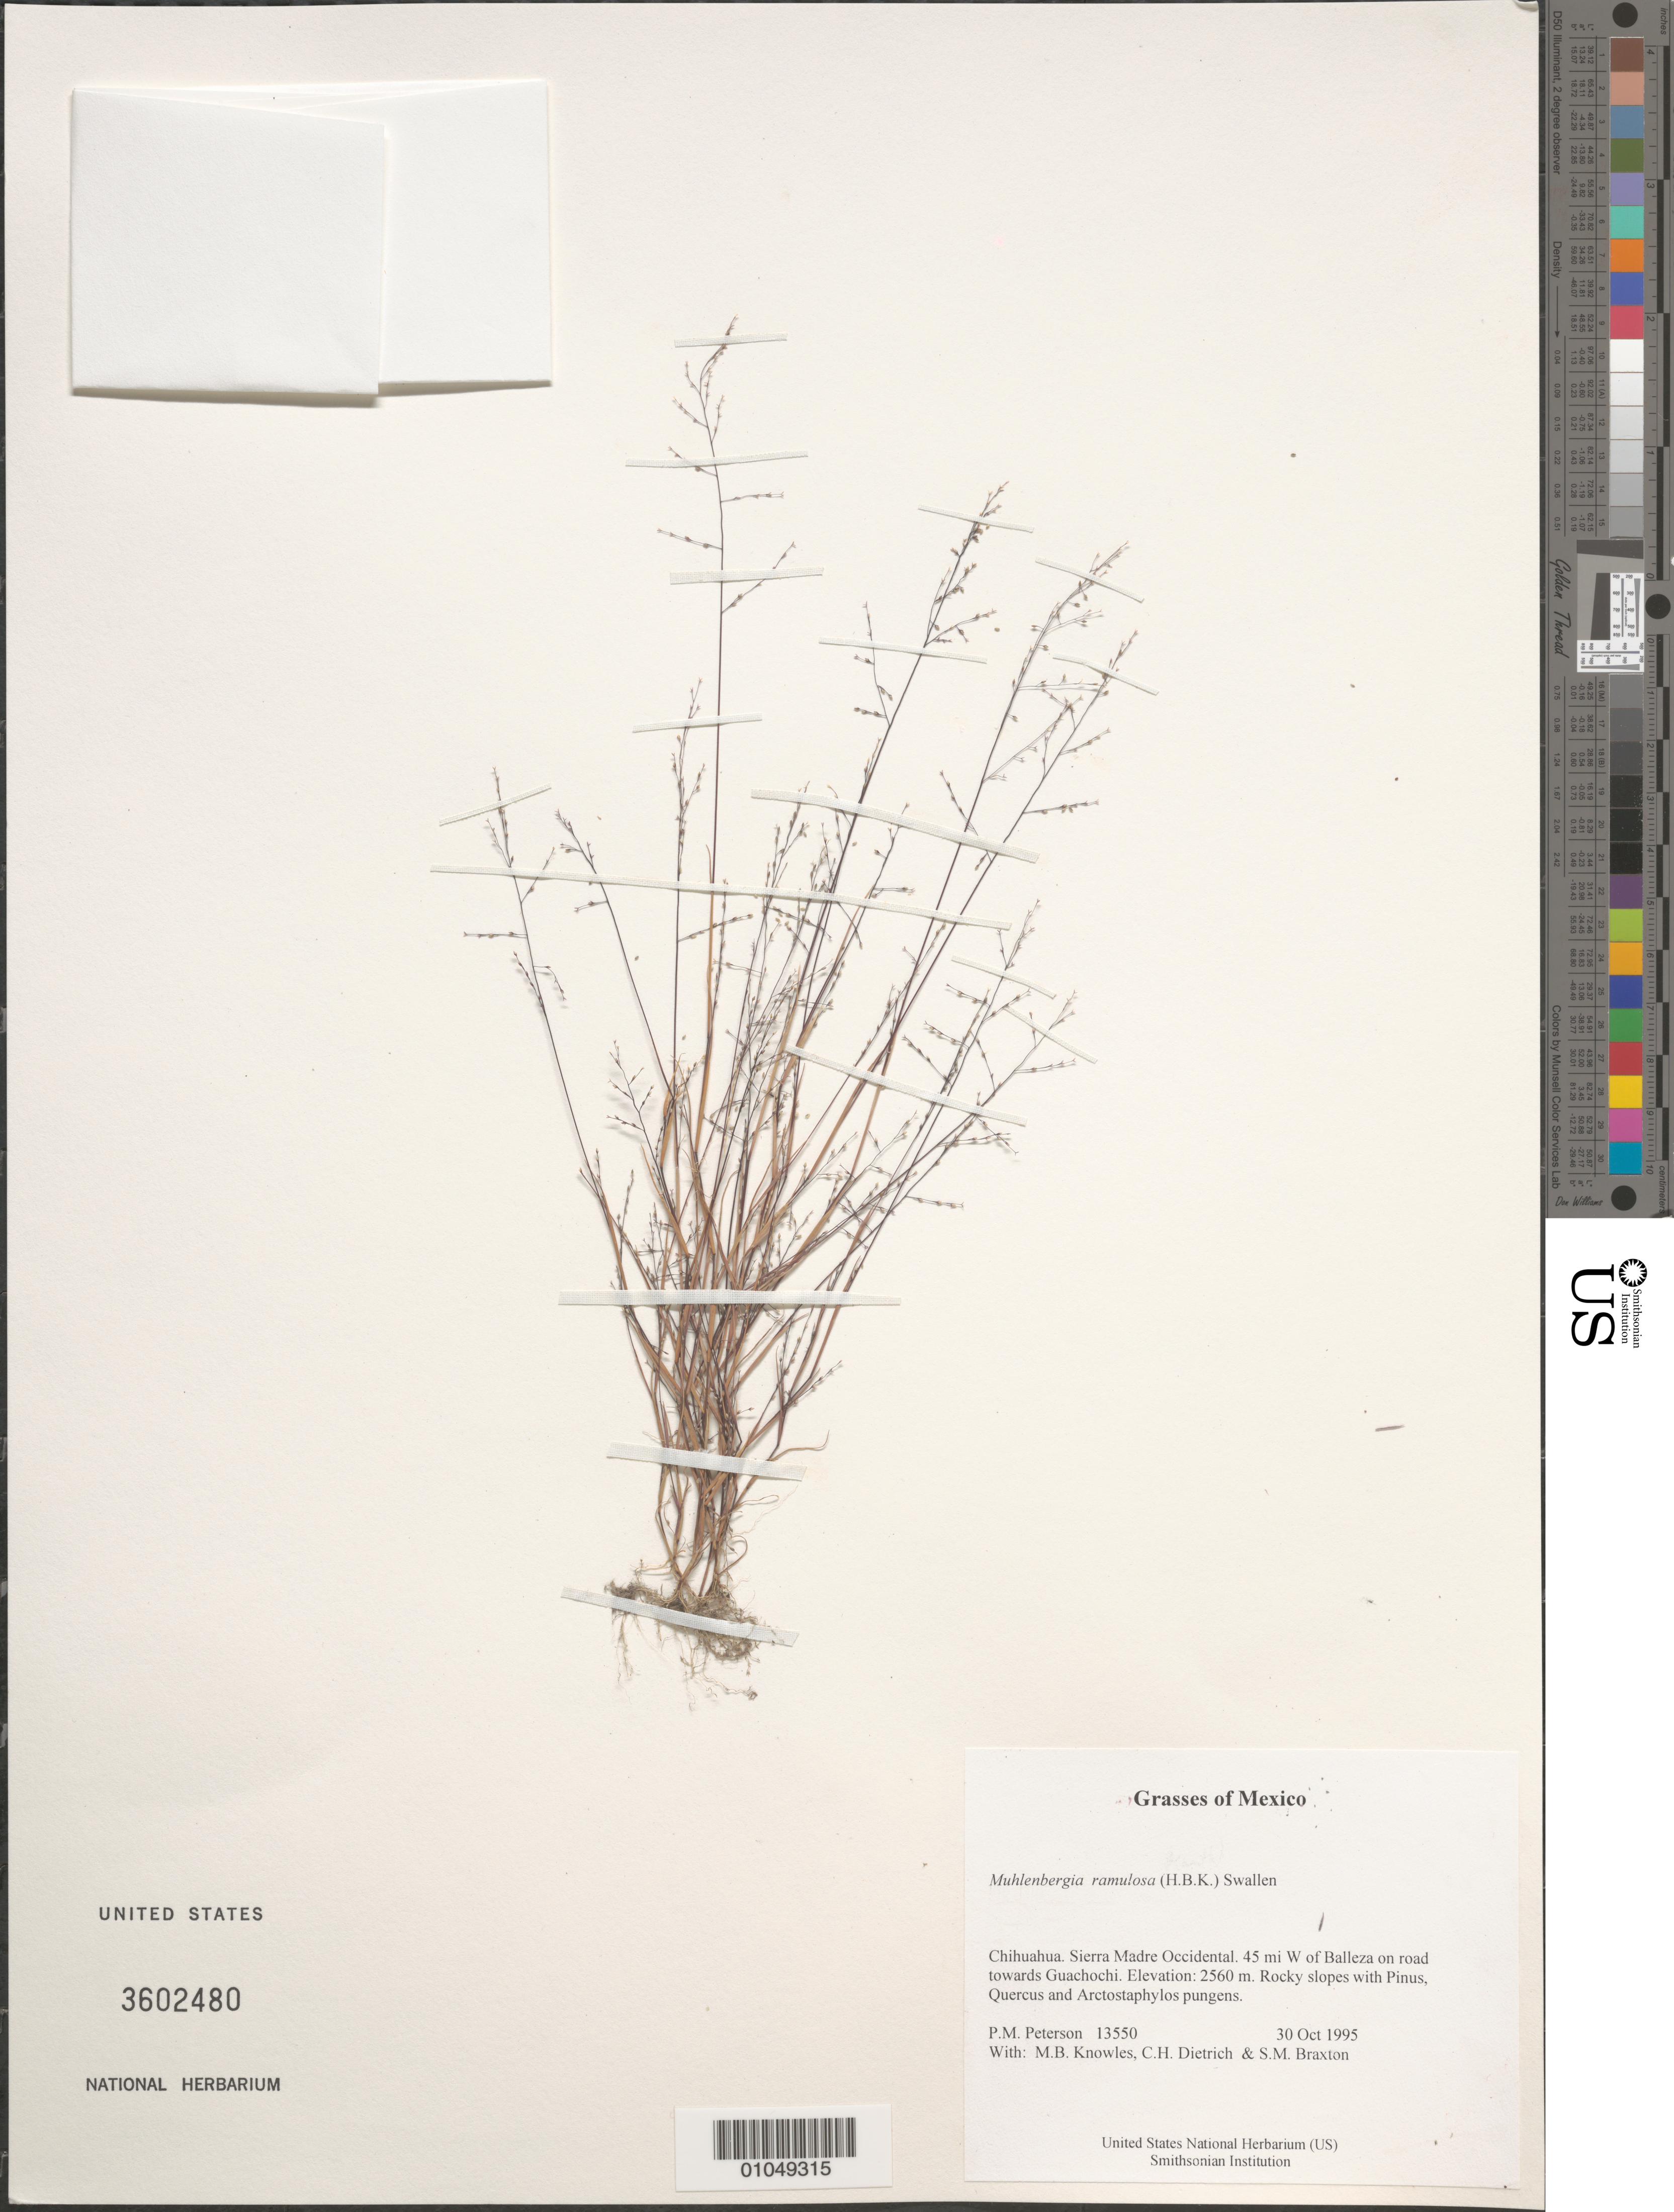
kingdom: Plantae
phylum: Tracheophyta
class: Liliopsida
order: Poales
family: Poaceae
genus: Muhlenbergia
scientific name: Muhlenbergia ramulosa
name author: (Kunth) Swallen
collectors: P. M. Peterson, M. B. Knowles, C. Dietrich & S. Braxton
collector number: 13550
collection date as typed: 30 Oct 1995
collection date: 1995-10-30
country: Mexico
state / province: Chihuahua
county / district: Sierra Madre Occidental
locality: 45 mi W of Balleza on road towards Guachochi.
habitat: Rocky slopes with Pinus, Quercus and Arctostaphylos pungens.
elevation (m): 2560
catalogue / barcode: US 3602480